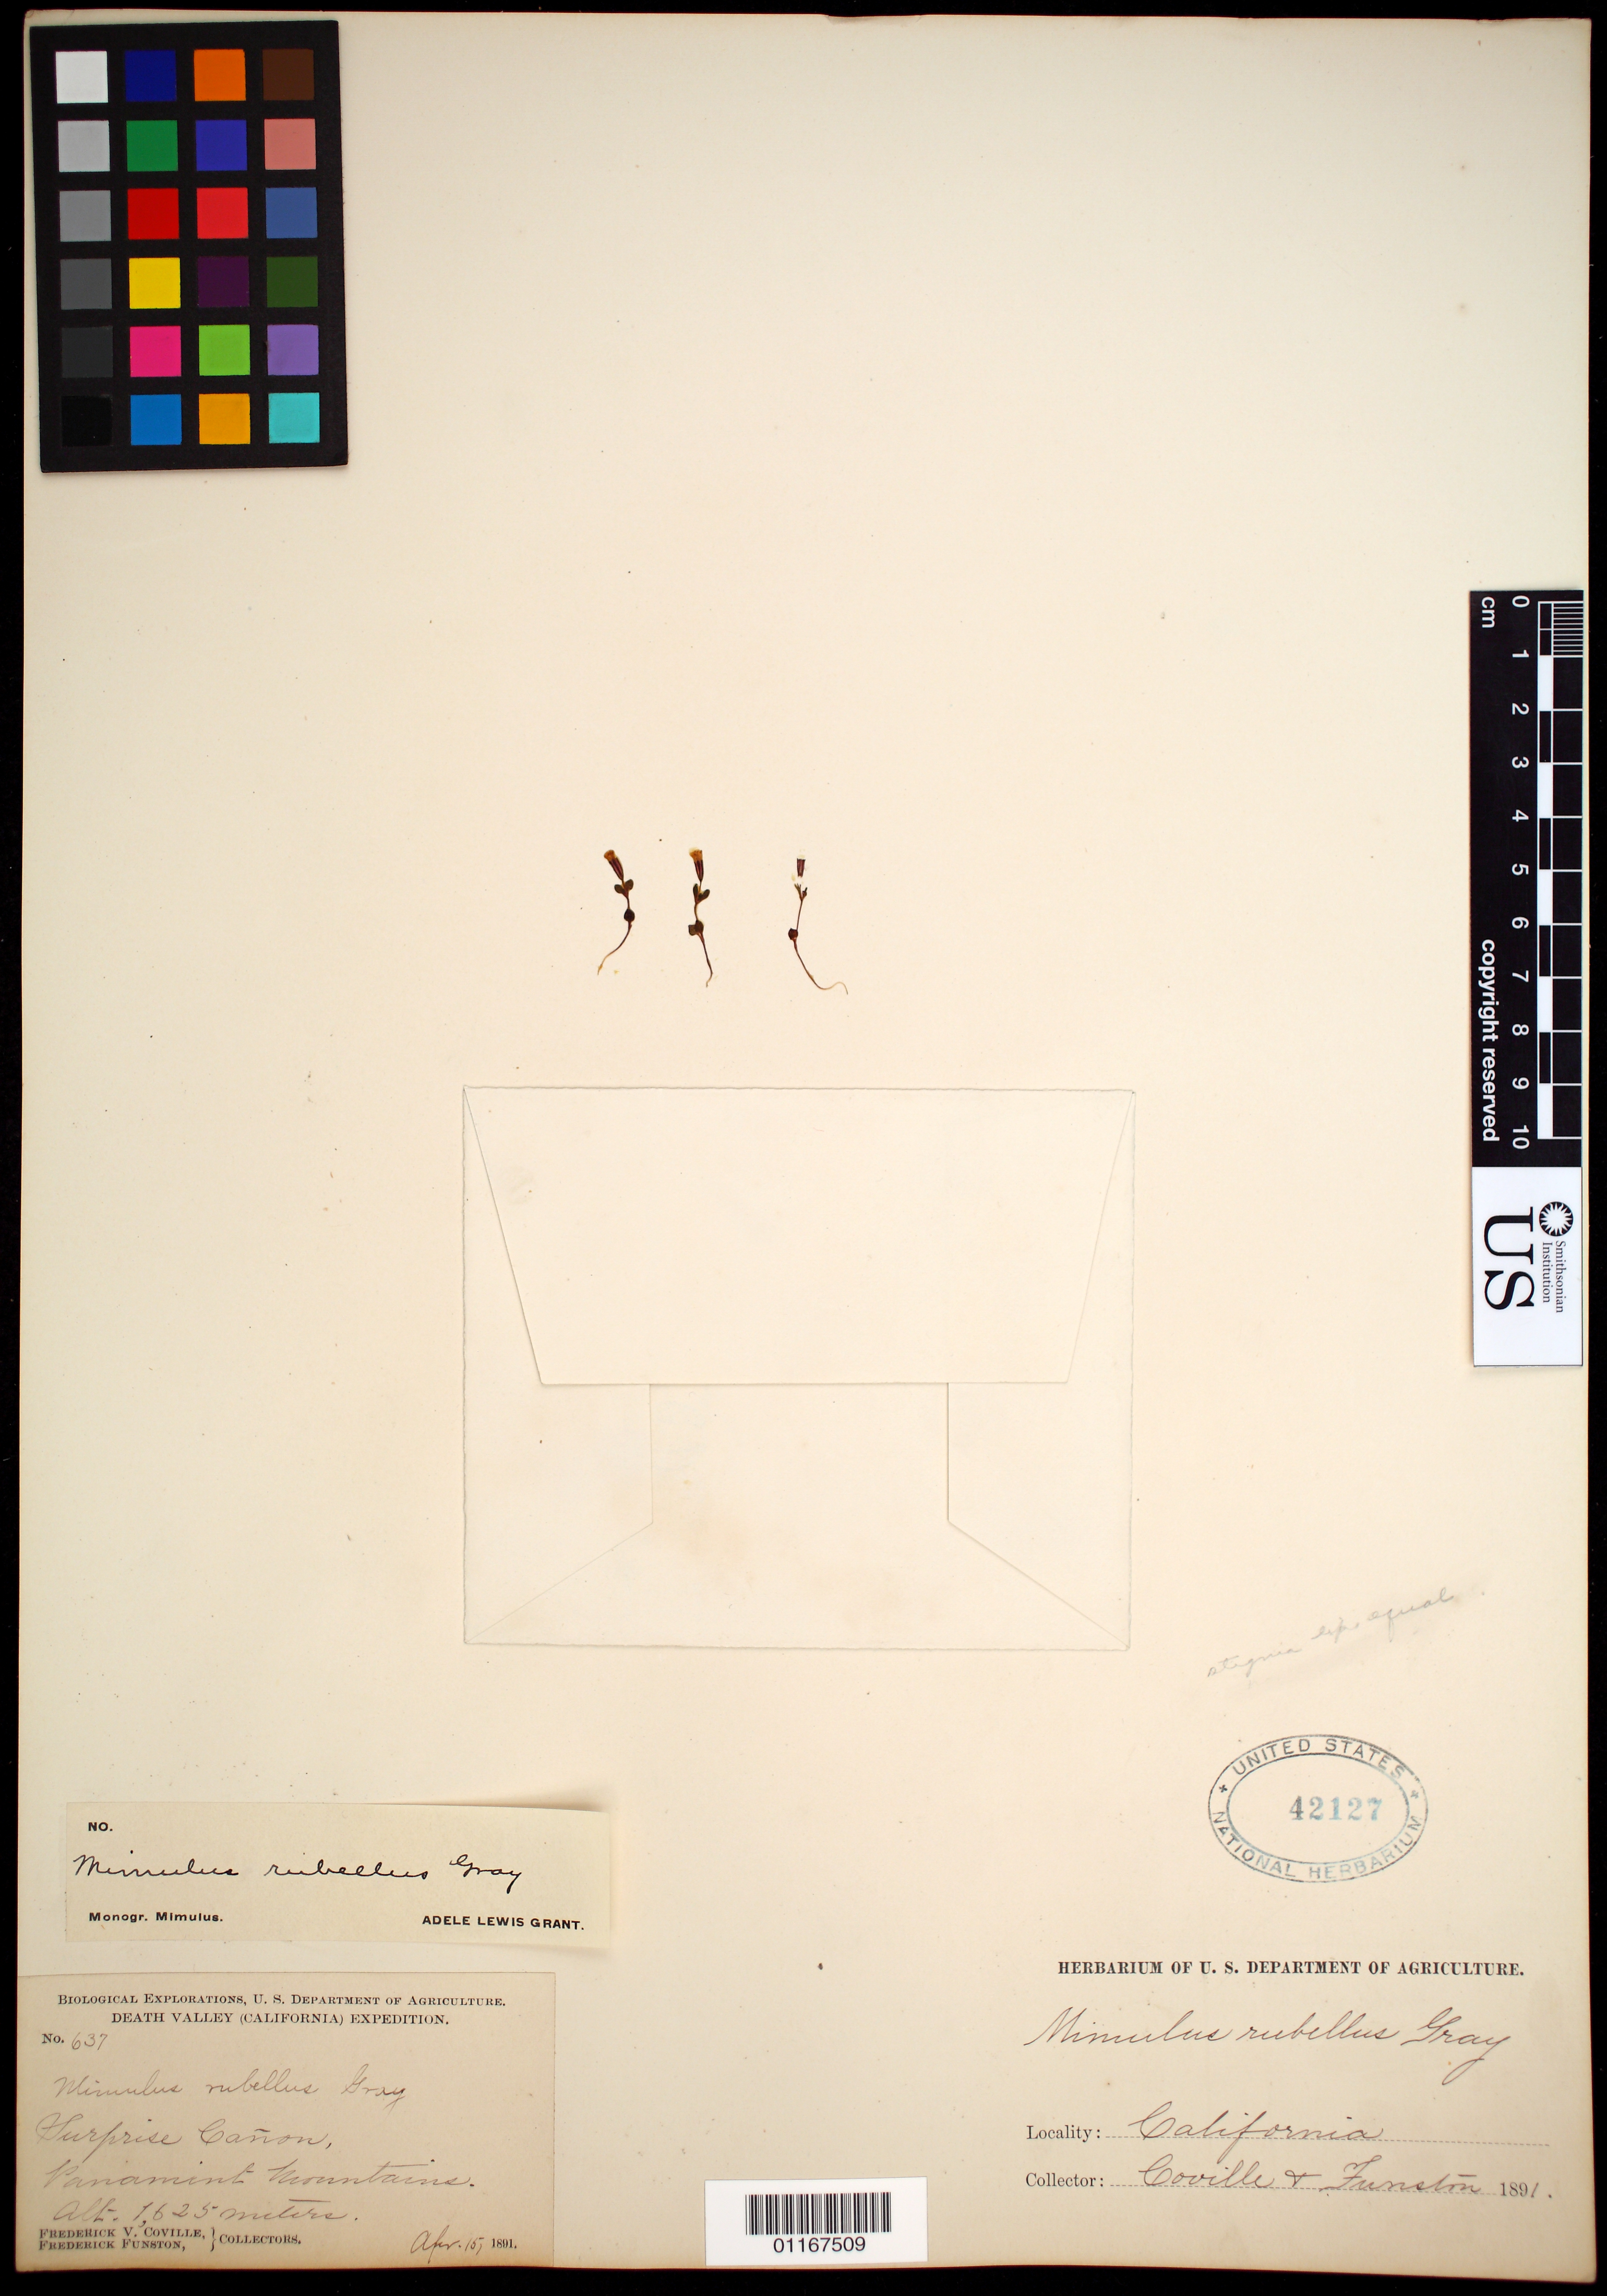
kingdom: Plantae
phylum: Tracheophyta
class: Magnoliopsida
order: Lamiales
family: Phrymaceae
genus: Mimulus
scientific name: Mimulus rubellus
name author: A. Gray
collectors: F. V. Coville & F. Funston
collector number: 637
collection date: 1891-04-15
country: United States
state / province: California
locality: Surprise Canyon, Panamint Mountains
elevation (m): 495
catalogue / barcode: US 42127